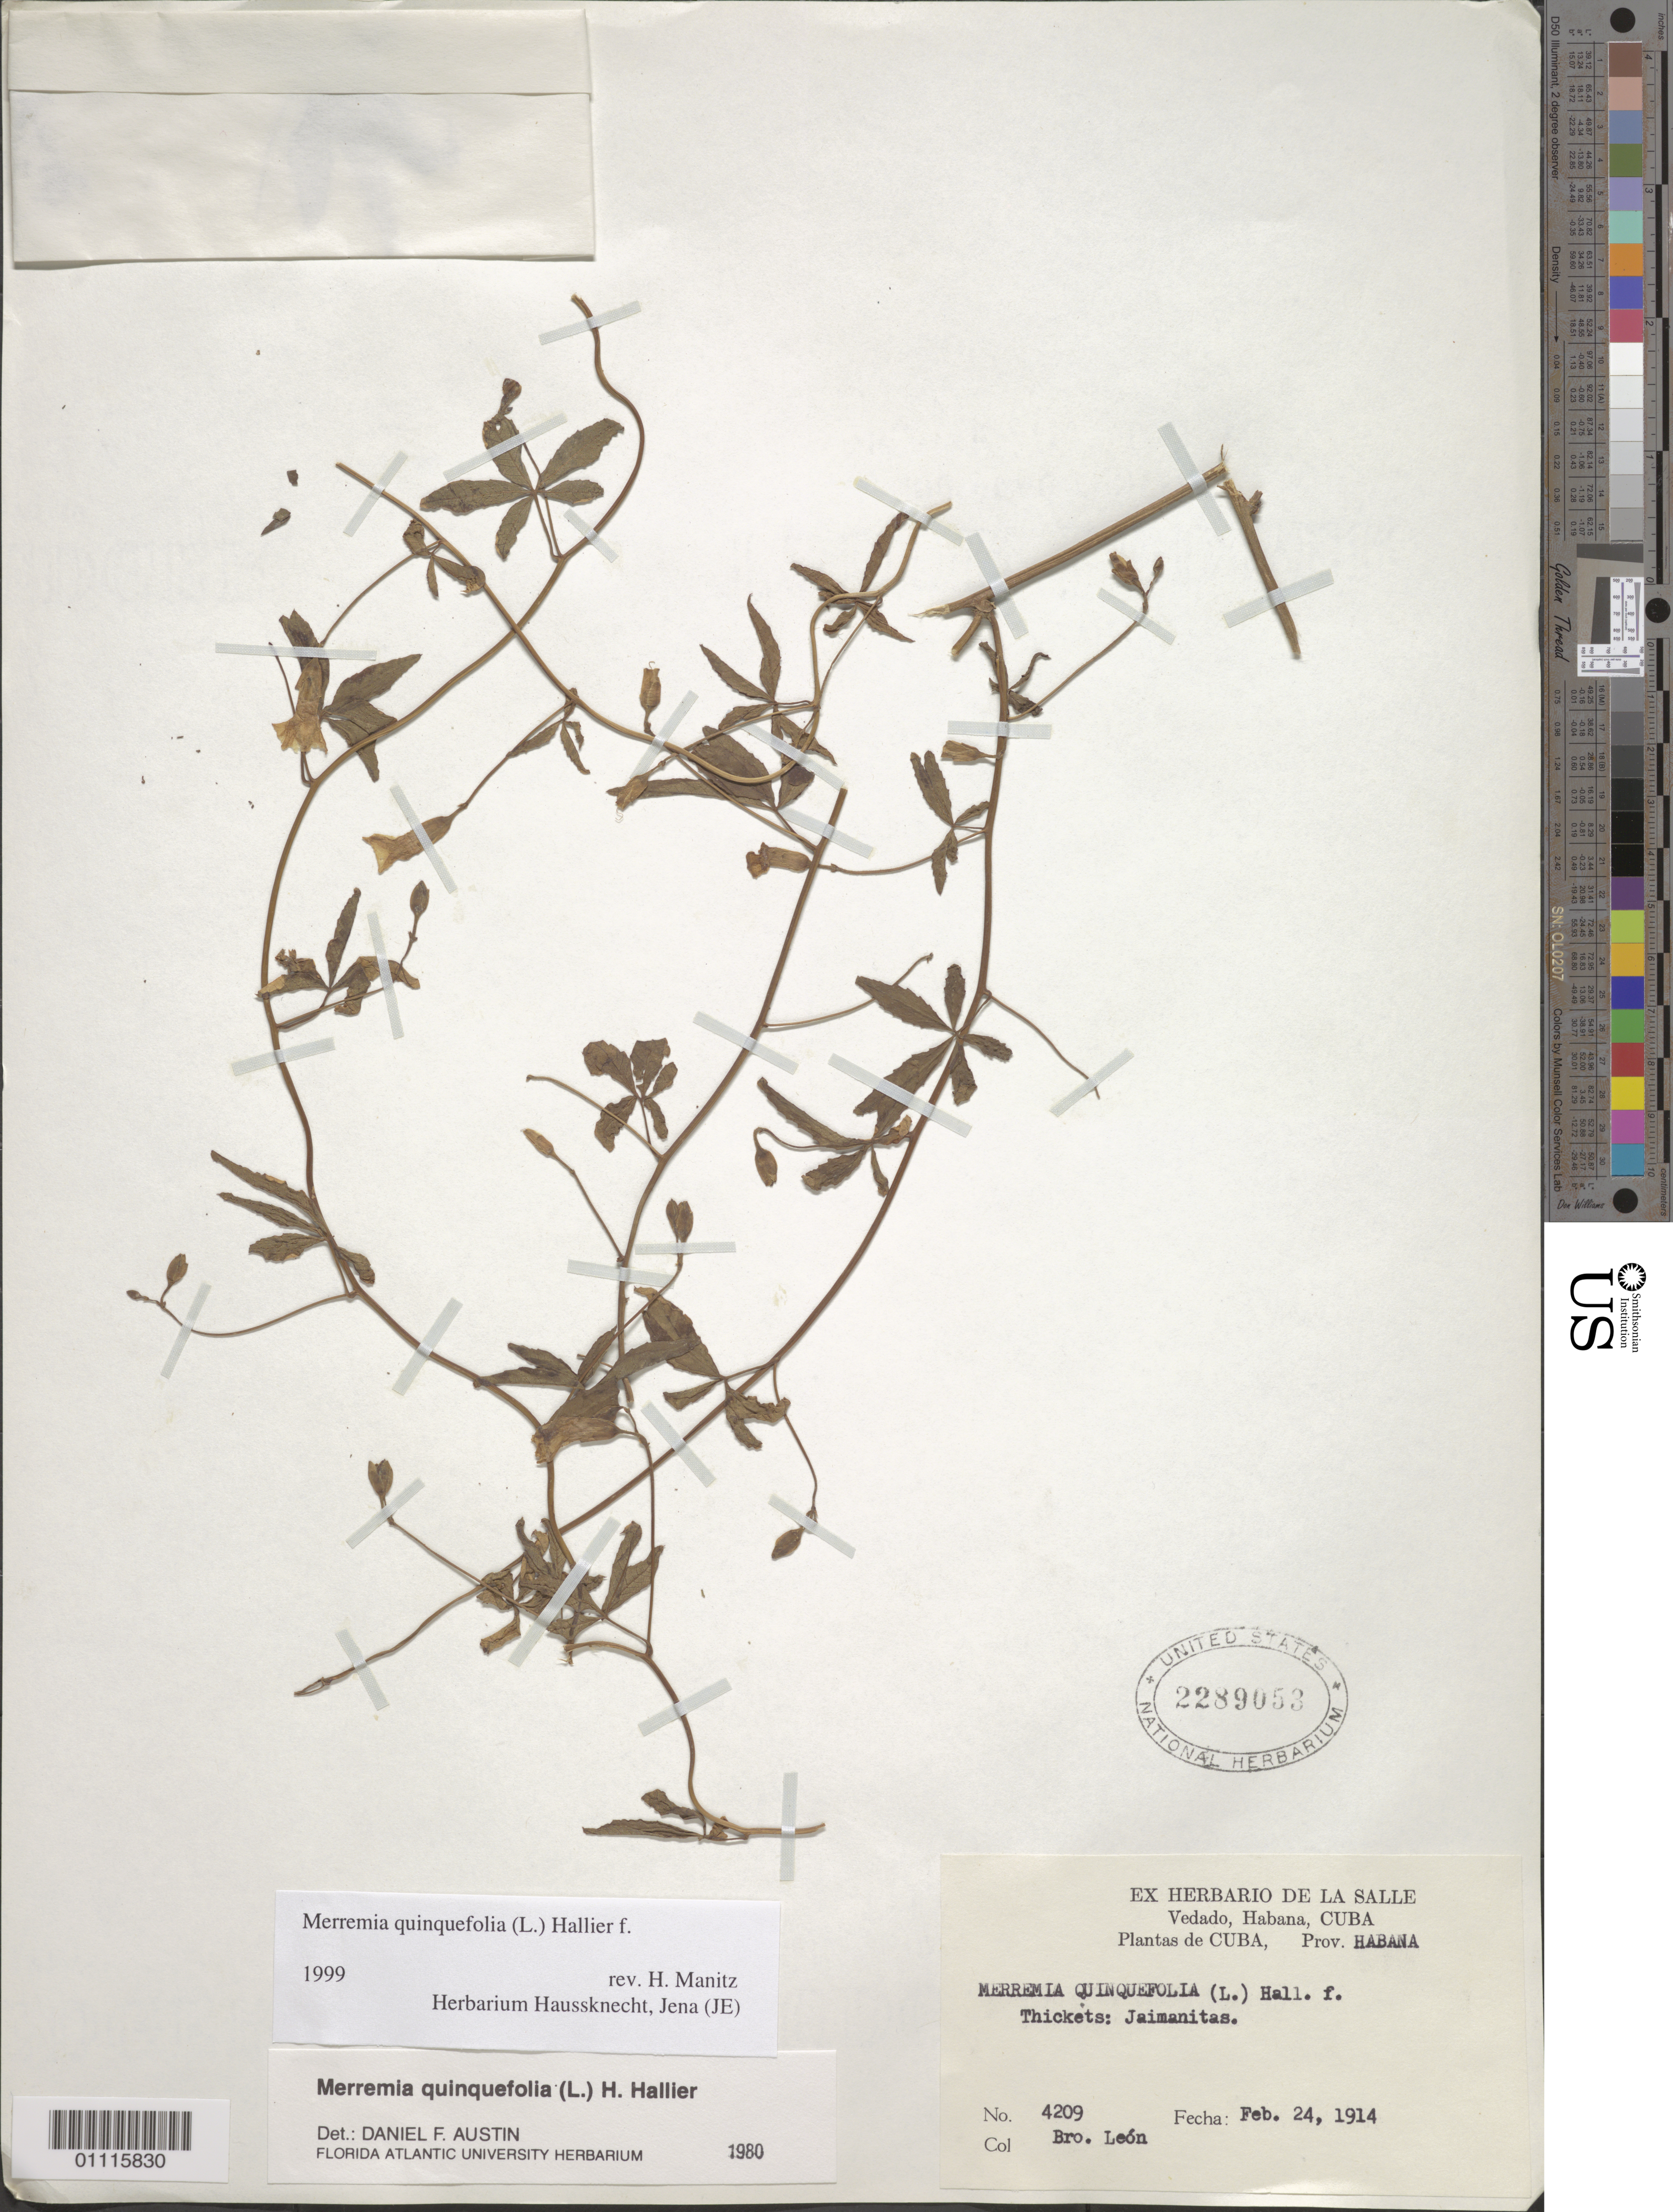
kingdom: Plantae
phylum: Tracheophyta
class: Magnoliopsida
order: Solanales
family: Convolvulaceae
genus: Distimake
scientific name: Distimake quinquefolius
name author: (L.) A. R. Simões & Staples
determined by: Strong, Mark T., (BOT), Smithsonian Institution - National Museum of Natural History (UNITED STATES)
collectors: Bro. León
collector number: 4209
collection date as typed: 24 Feb 1914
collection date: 1914-02-24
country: Cuba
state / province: La Habana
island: Cuba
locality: Thickets: Jaimanitas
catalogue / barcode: US 2289053